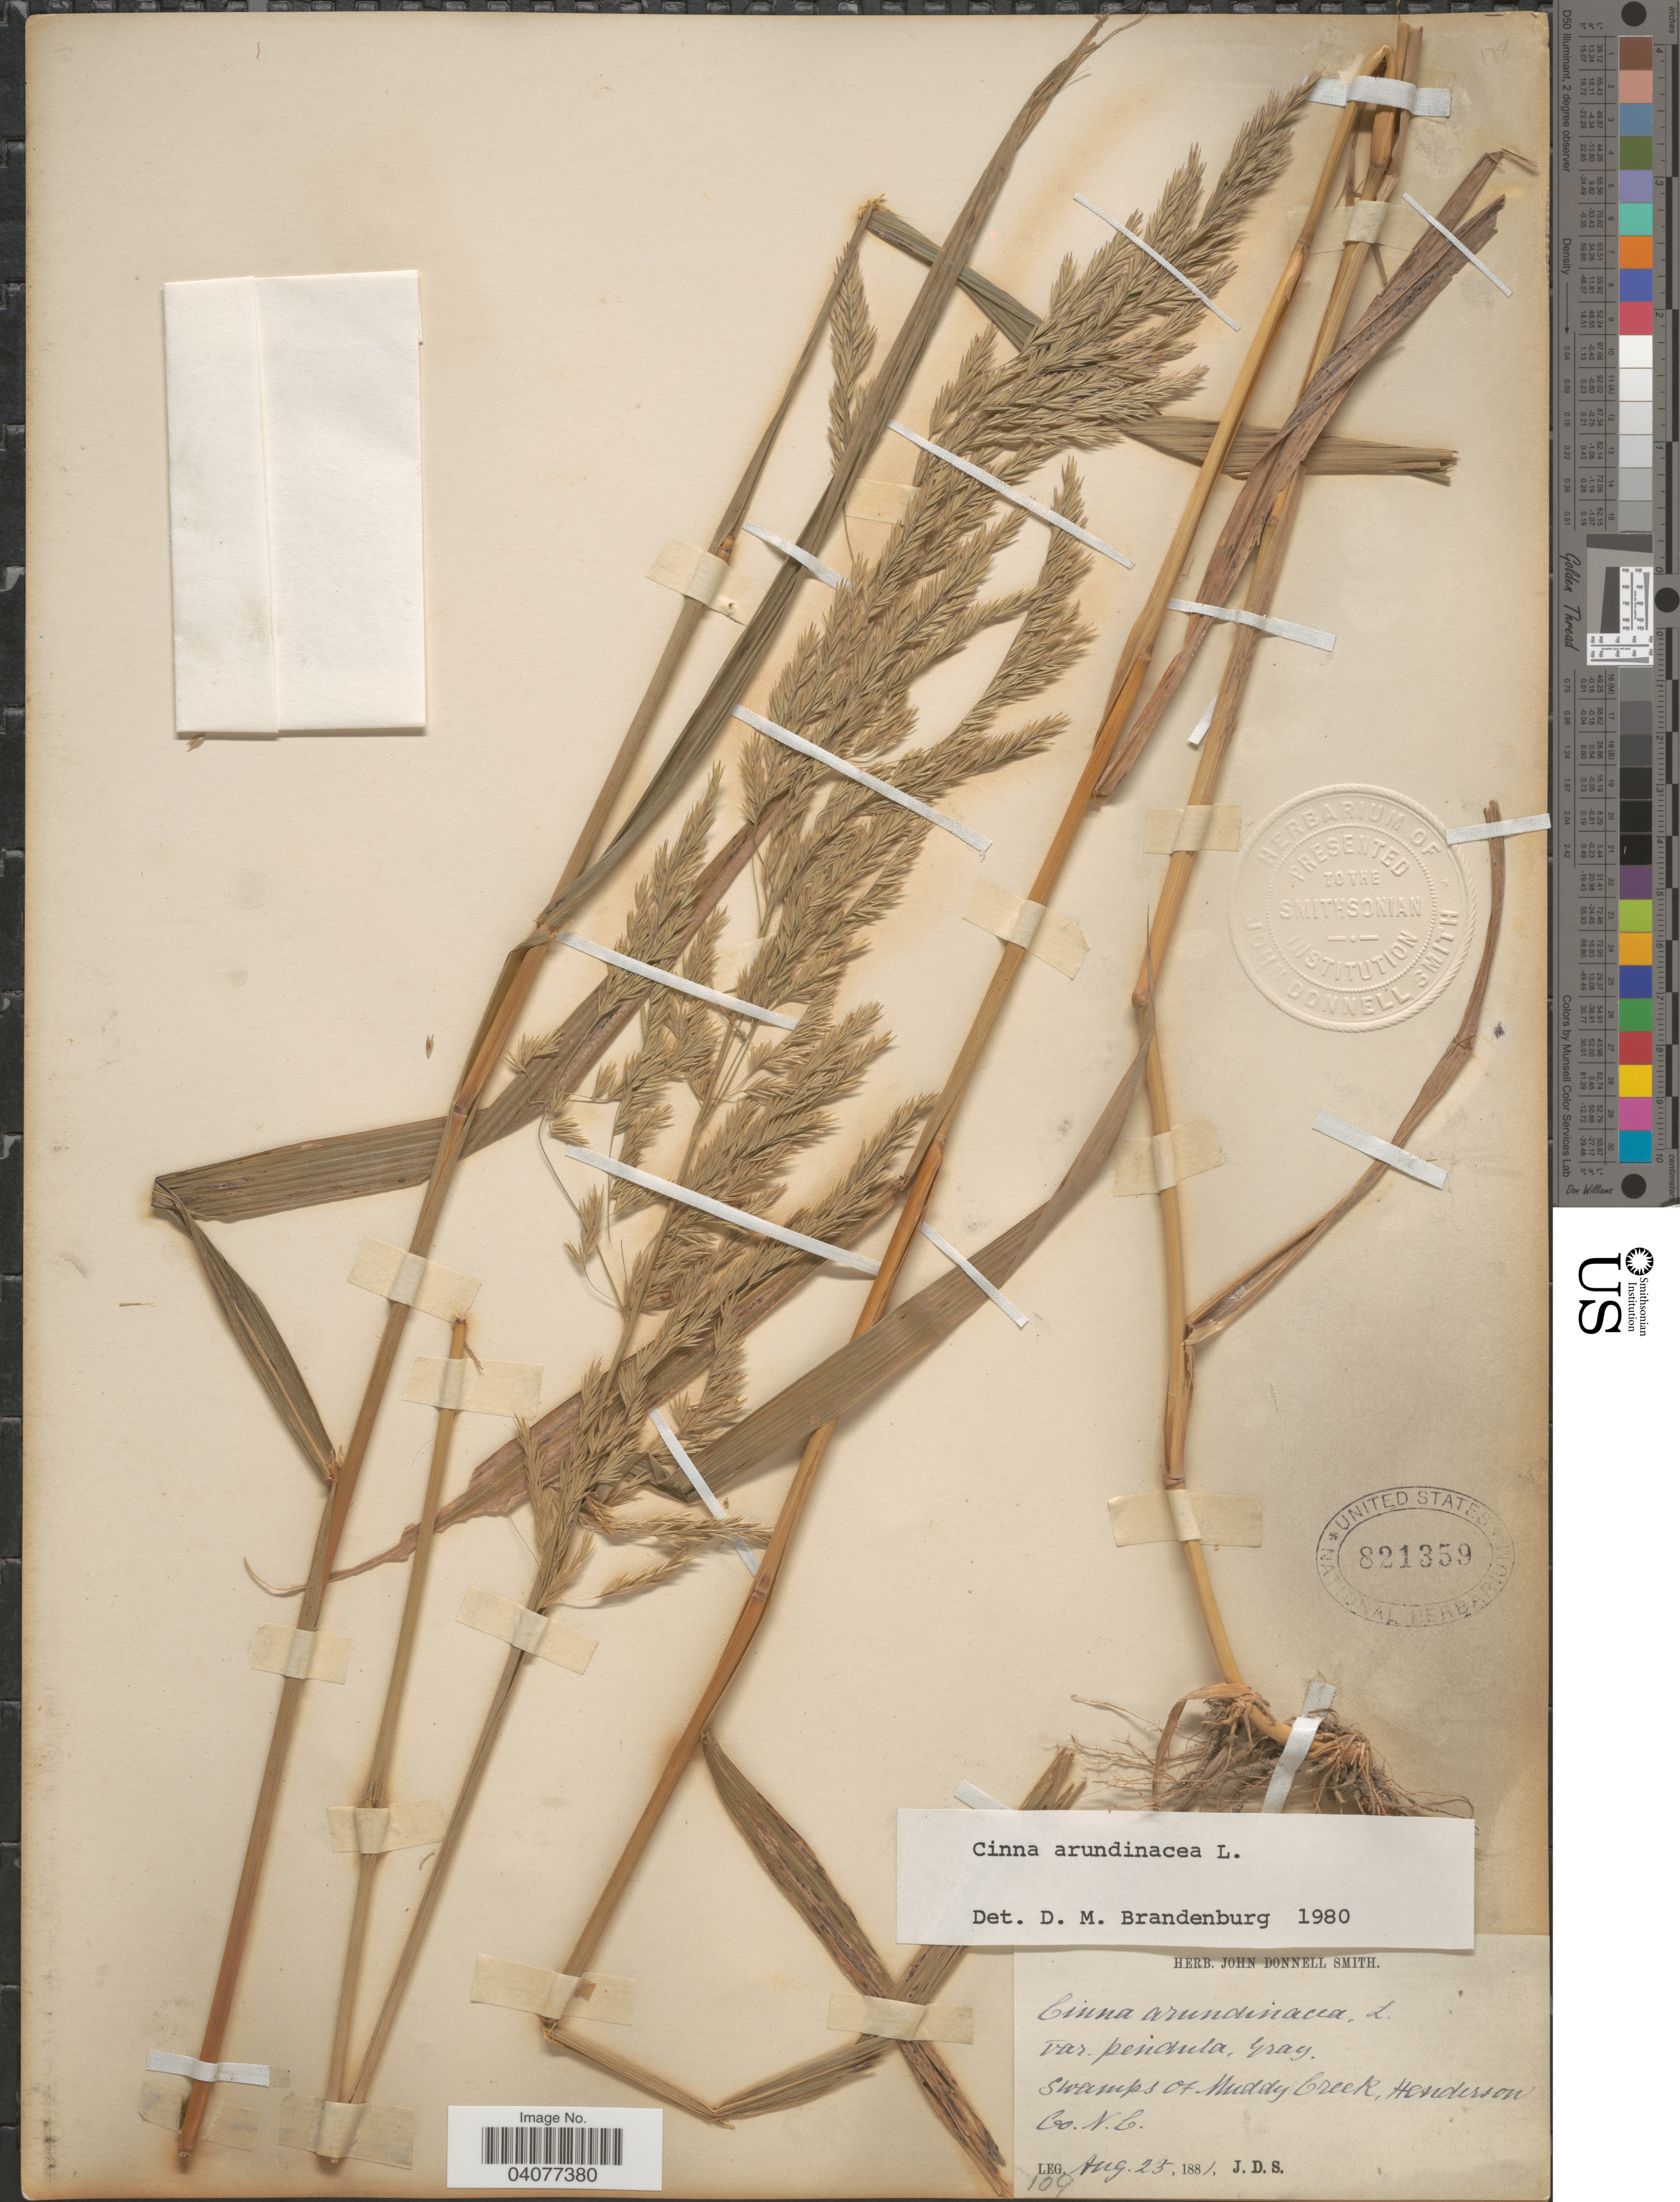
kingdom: Plantae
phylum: Tracheophyta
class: Liliopsida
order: Poales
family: Poaceae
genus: Cinna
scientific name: Cinna arundinacea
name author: L.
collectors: J. Donnell Smith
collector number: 109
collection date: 1881-08-25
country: United States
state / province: North Carolina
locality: Swamps of Muddy Creek, Henderson Co.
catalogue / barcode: US 821359